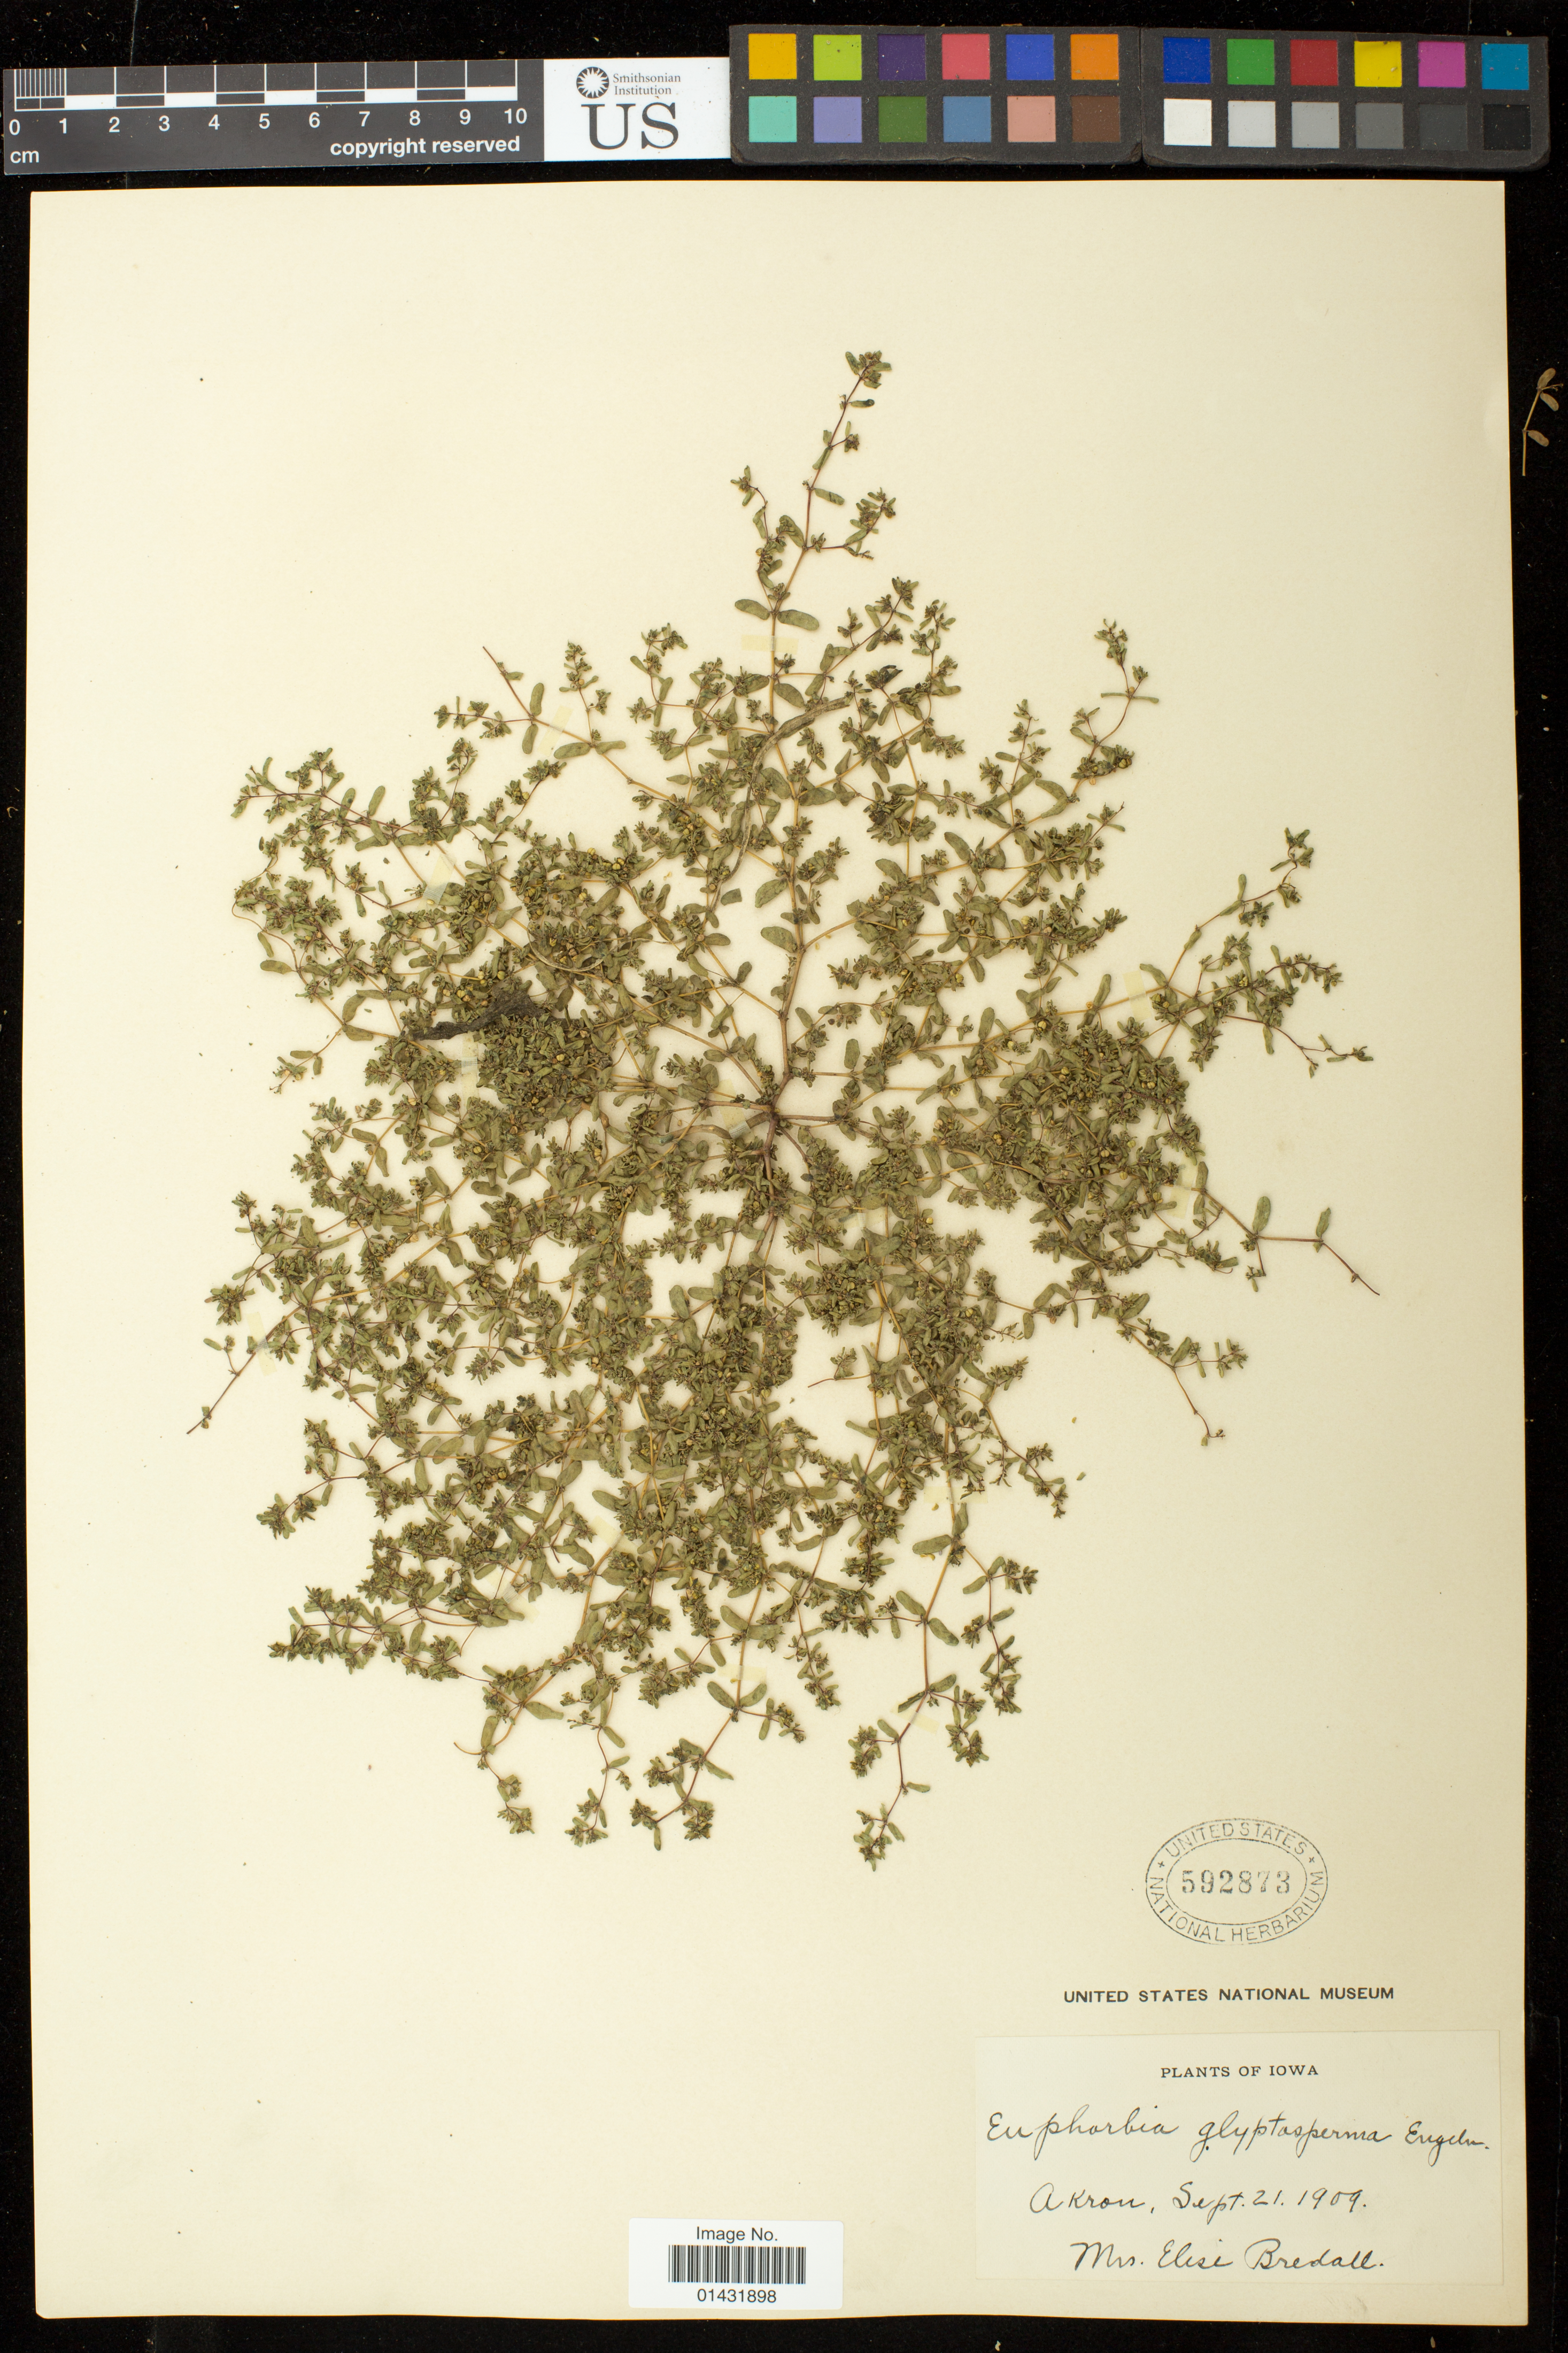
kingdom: Plantae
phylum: Tracheophyta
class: Magnoliopsida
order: Malpighiales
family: Euphorbiaceae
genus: Euphorbia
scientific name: Euphorbia glyptosperma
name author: Engelm.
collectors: Mrs. E. Bredall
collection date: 1909-09-21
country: United States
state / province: Iowa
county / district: Plymouth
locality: Akron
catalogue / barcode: US 592873